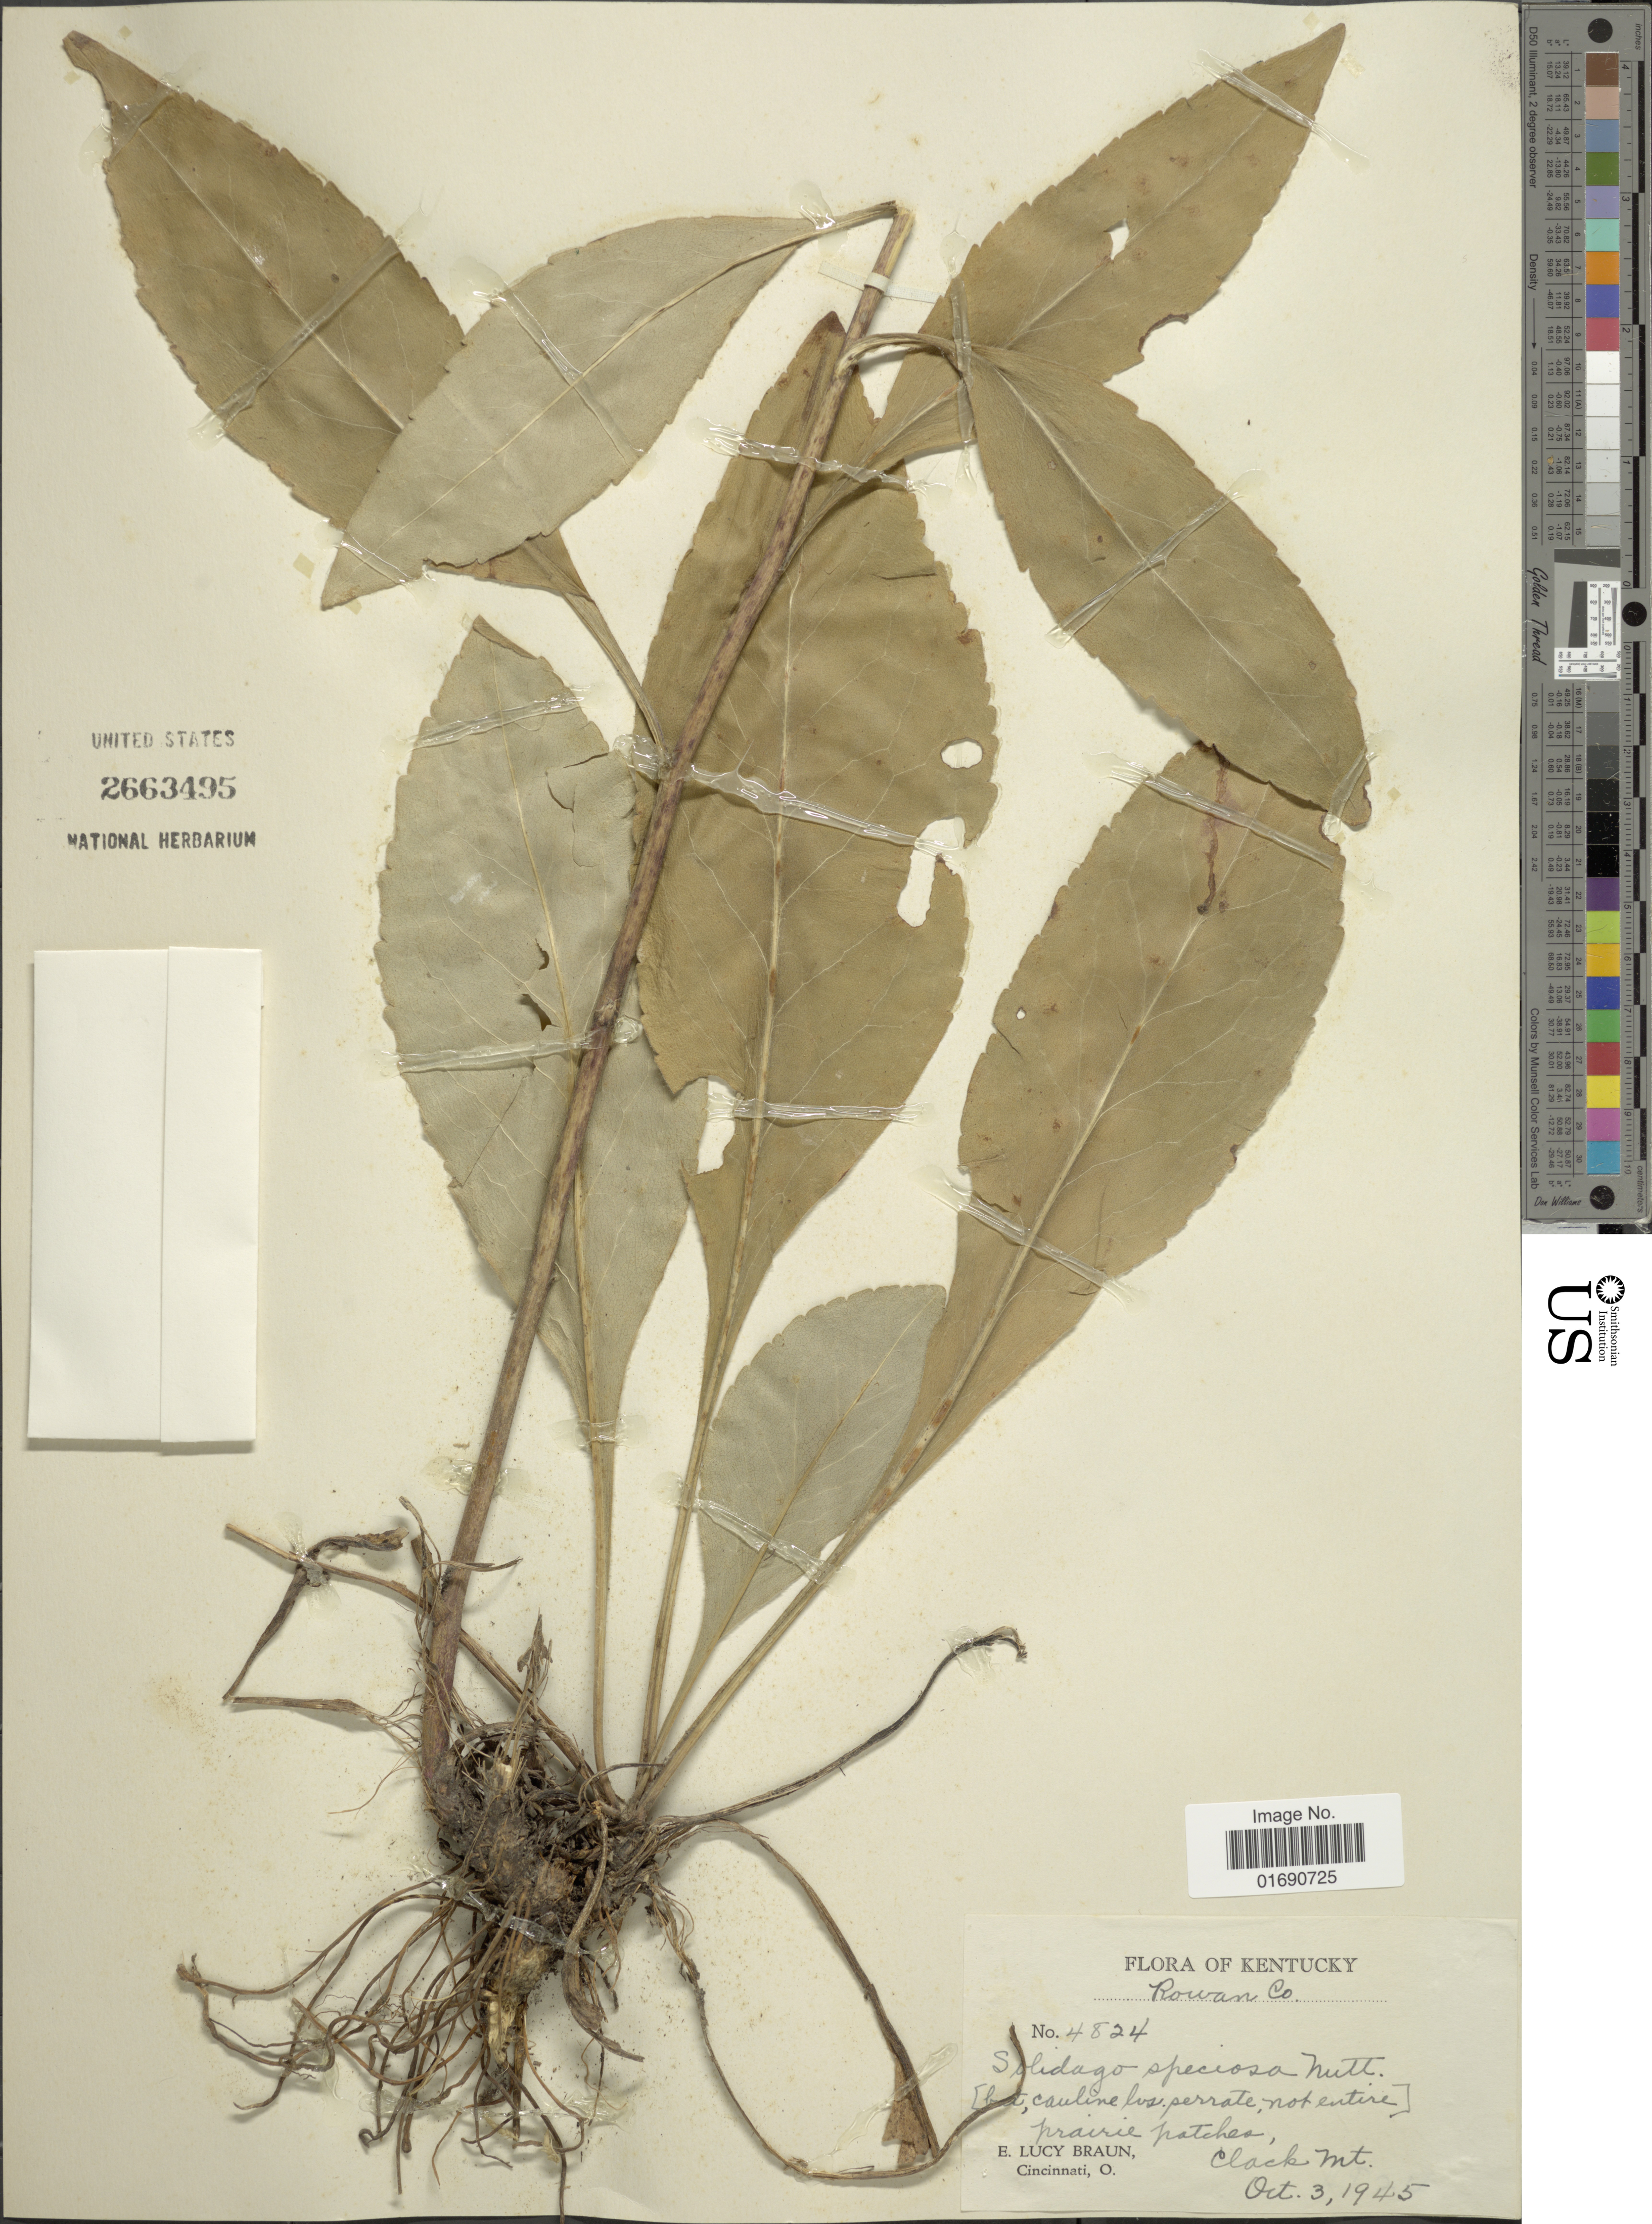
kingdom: Plantae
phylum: Tracheophyta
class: Magnoliopsida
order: Asterales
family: Asteraceae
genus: Solidago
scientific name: Solidago speciosa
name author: Nutt.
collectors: E. L. Braun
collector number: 4824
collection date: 1945-10-03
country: United States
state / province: Kentucky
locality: Rowan Co, prairie patches, Clack Mt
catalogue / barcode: US 2663495